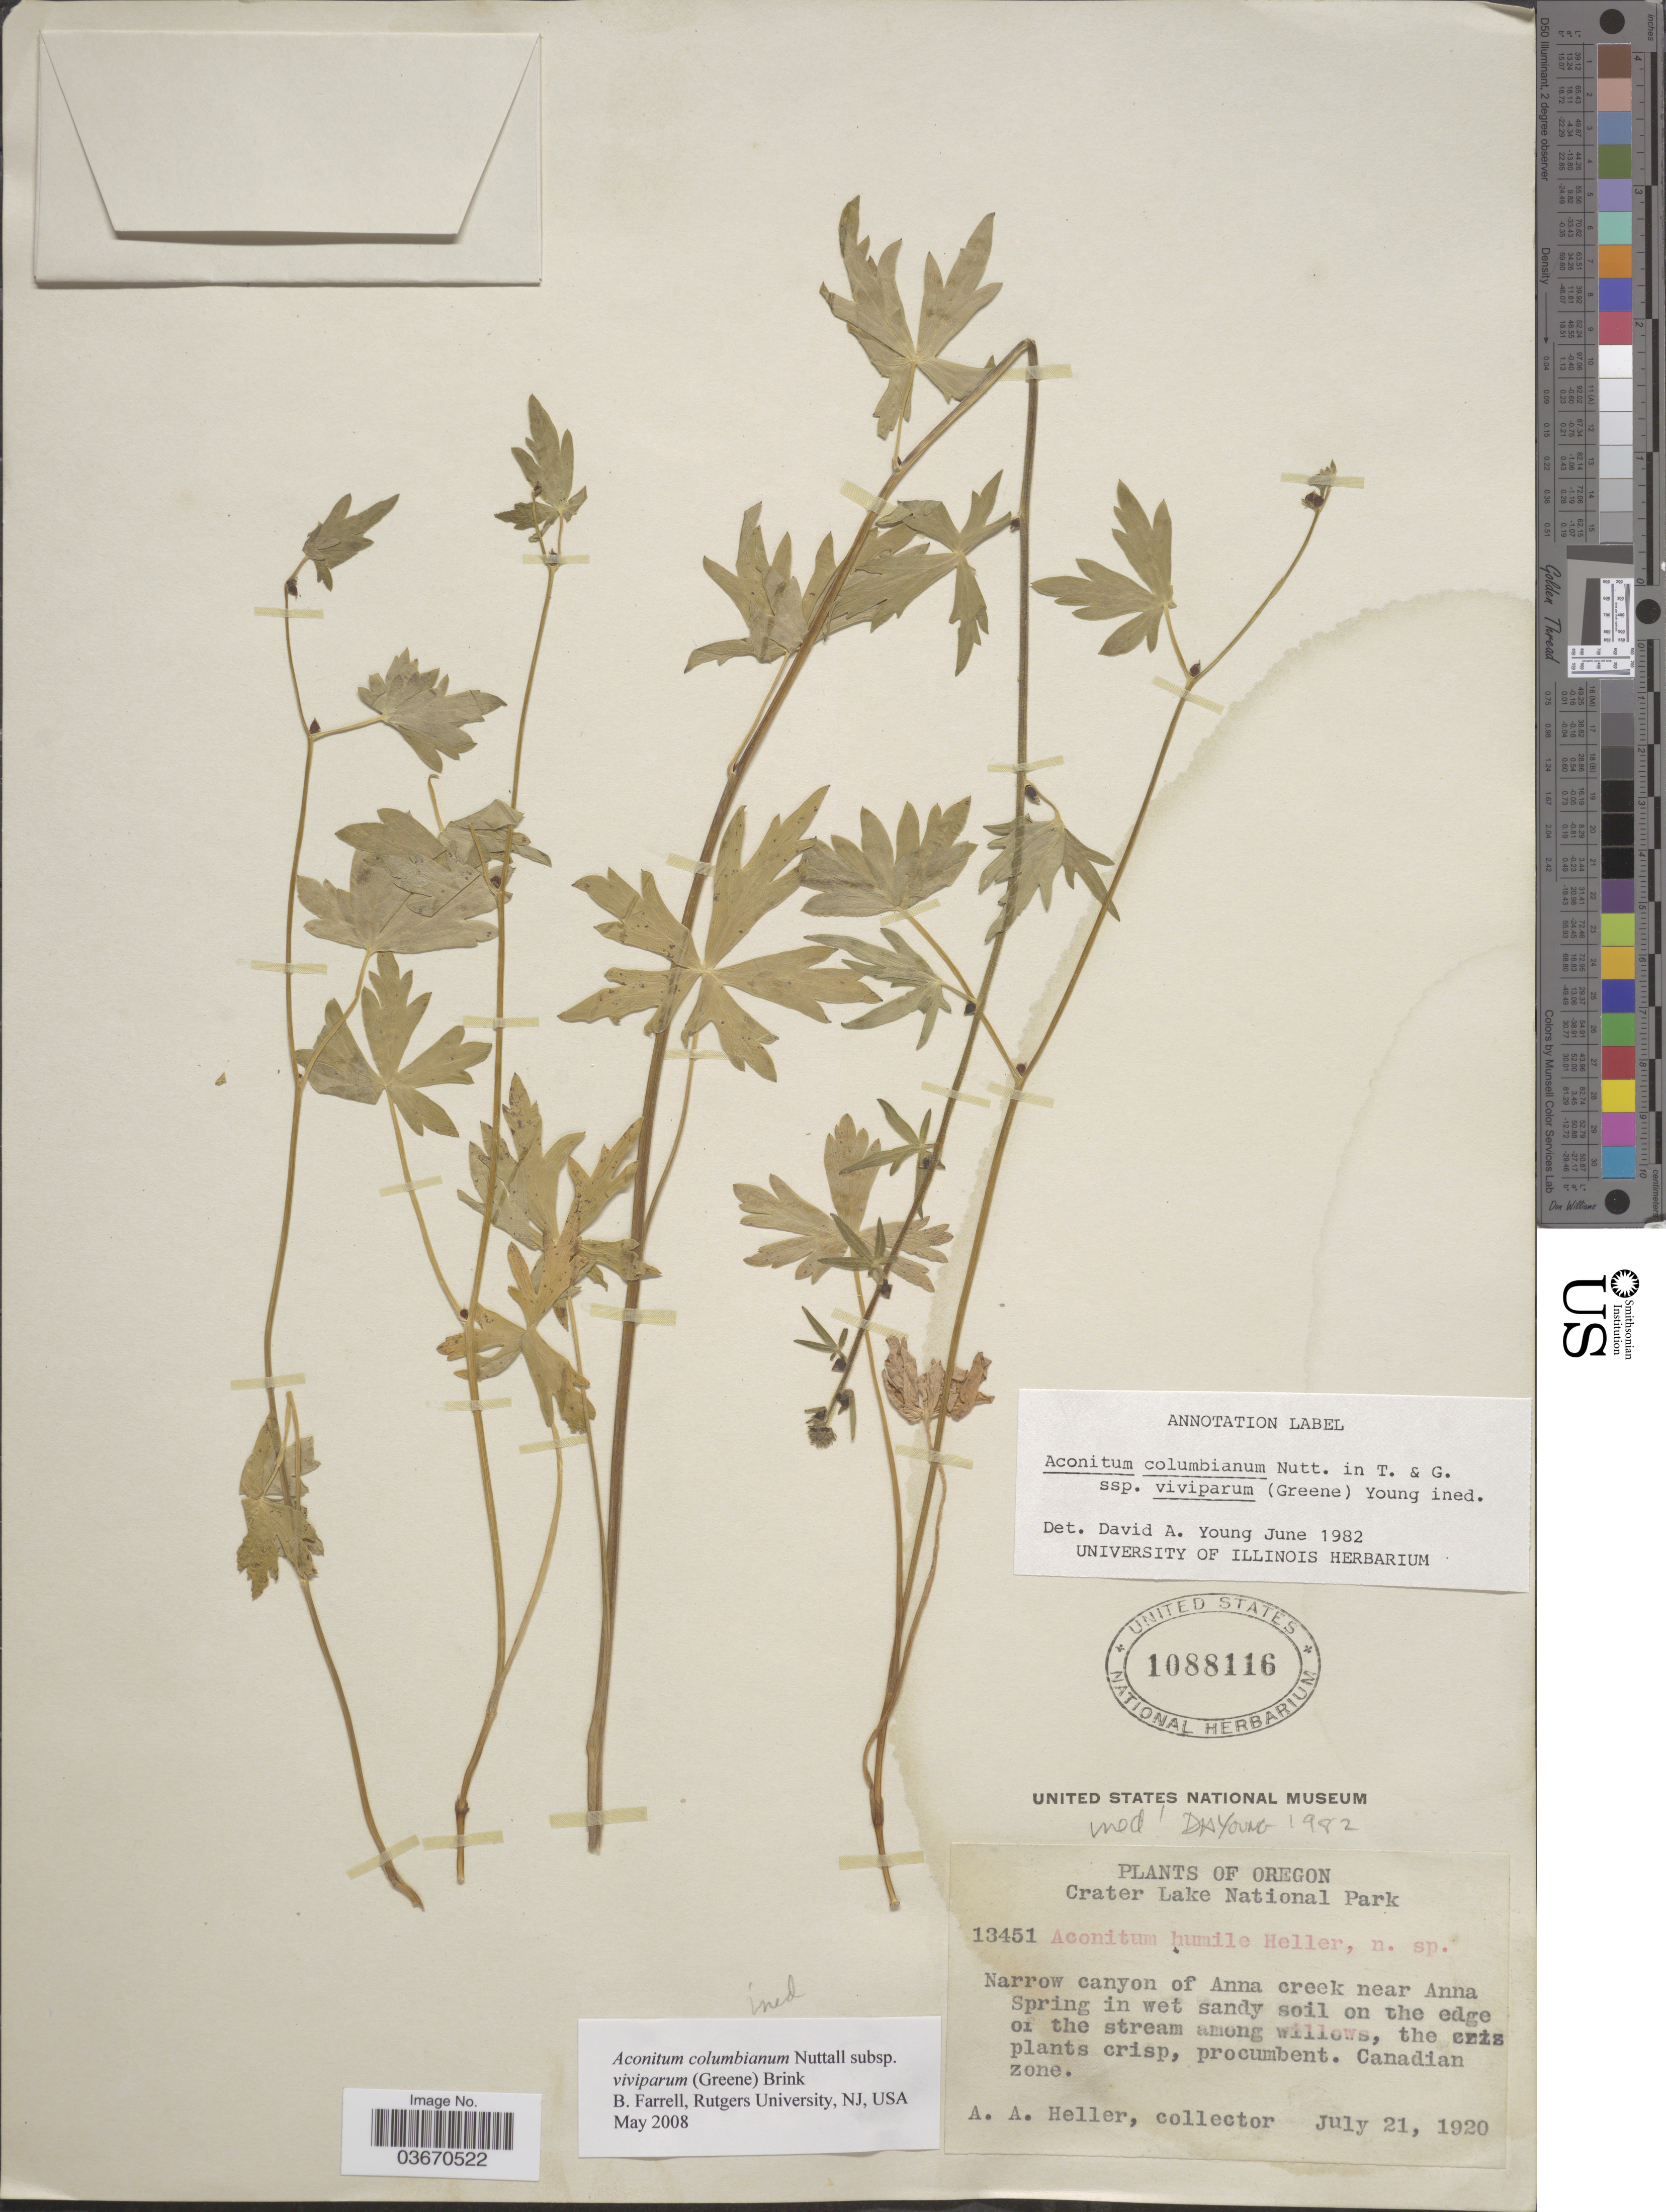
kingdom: Plantae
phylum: Tracheophyta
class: Magnoliopsida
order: Ranunculales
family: Ranunculaceae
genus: Aconitum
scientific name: Aconitum columbianum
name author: Nutt.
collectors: A. A. Heller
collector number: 13451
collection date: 1920-07-21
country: United States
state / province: Oregon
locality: Crater Lake National Park. Narrow canyon of Anna creek near Anna Spring.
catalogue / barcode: US 1088116